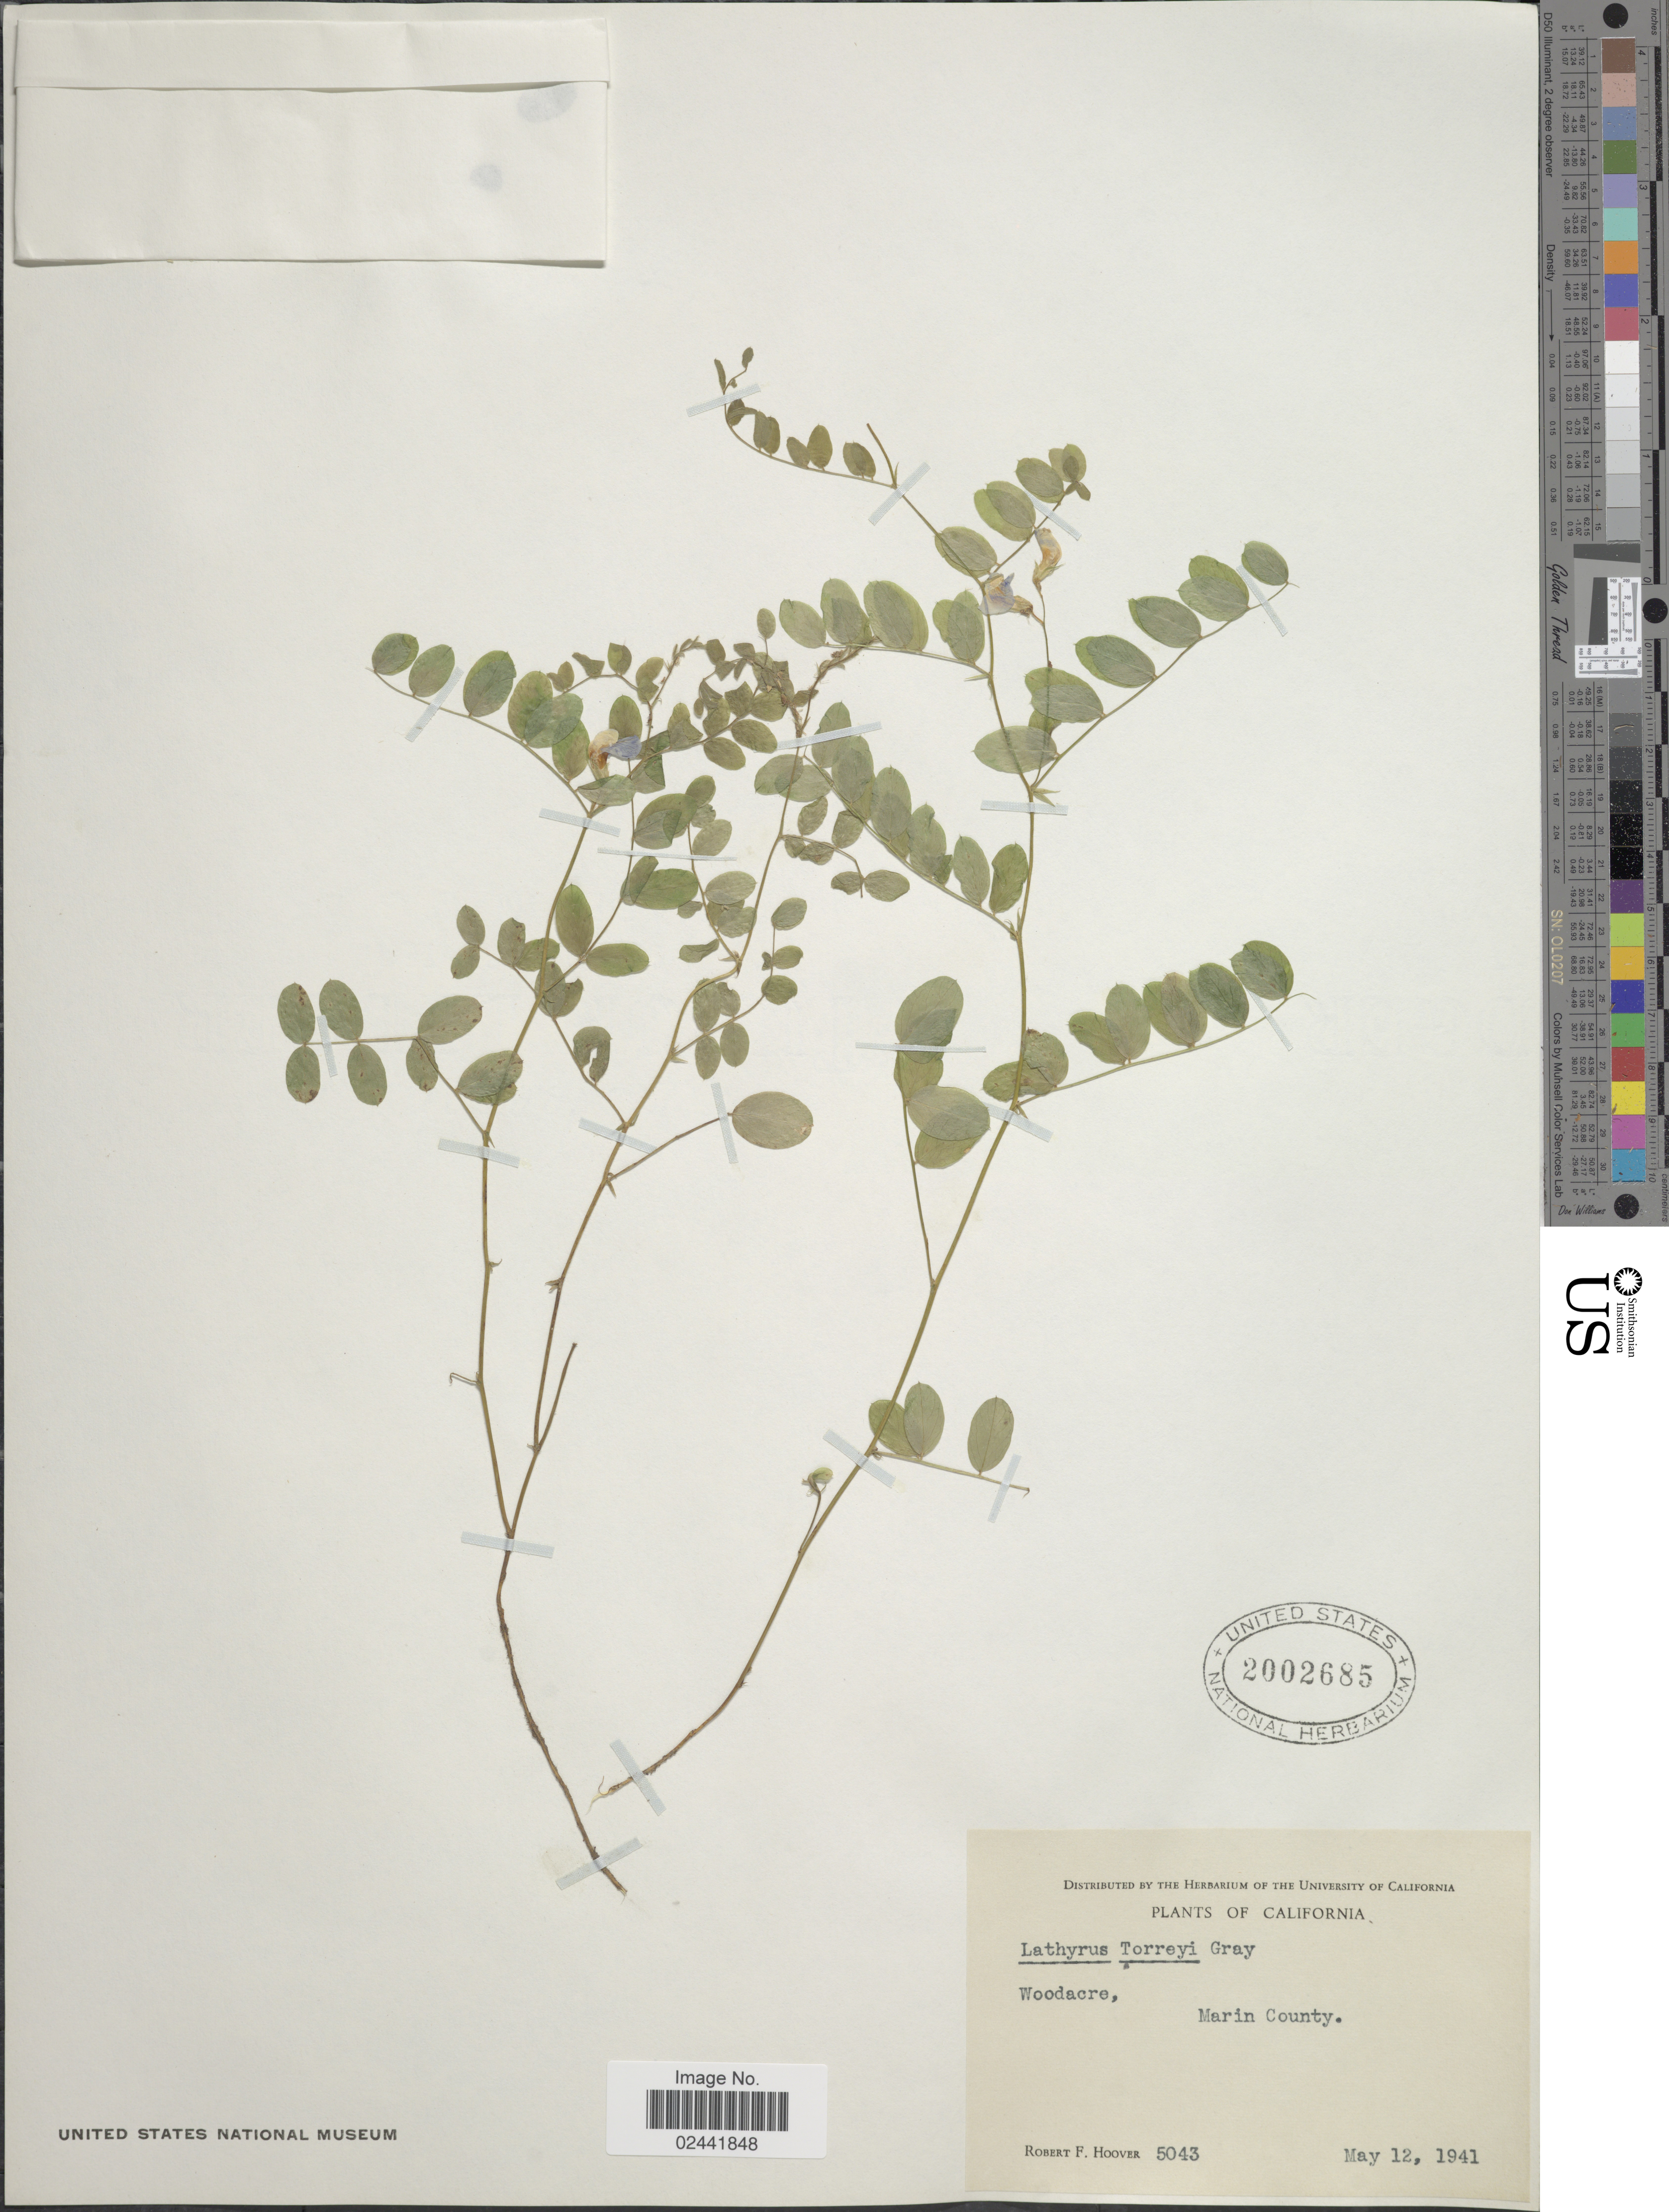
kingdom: Plantae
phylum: Tracheophyta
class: Magnoliopsida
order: Fabales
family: Fabaceae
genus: Lathyrus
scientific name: Lathyrus torreyi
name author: A. Gray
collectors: R. F. Hoover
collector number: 5043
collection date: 1941-05-12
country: United States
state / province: California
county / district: Marin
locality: Woodacre, Marin County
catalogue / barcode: US 2002685